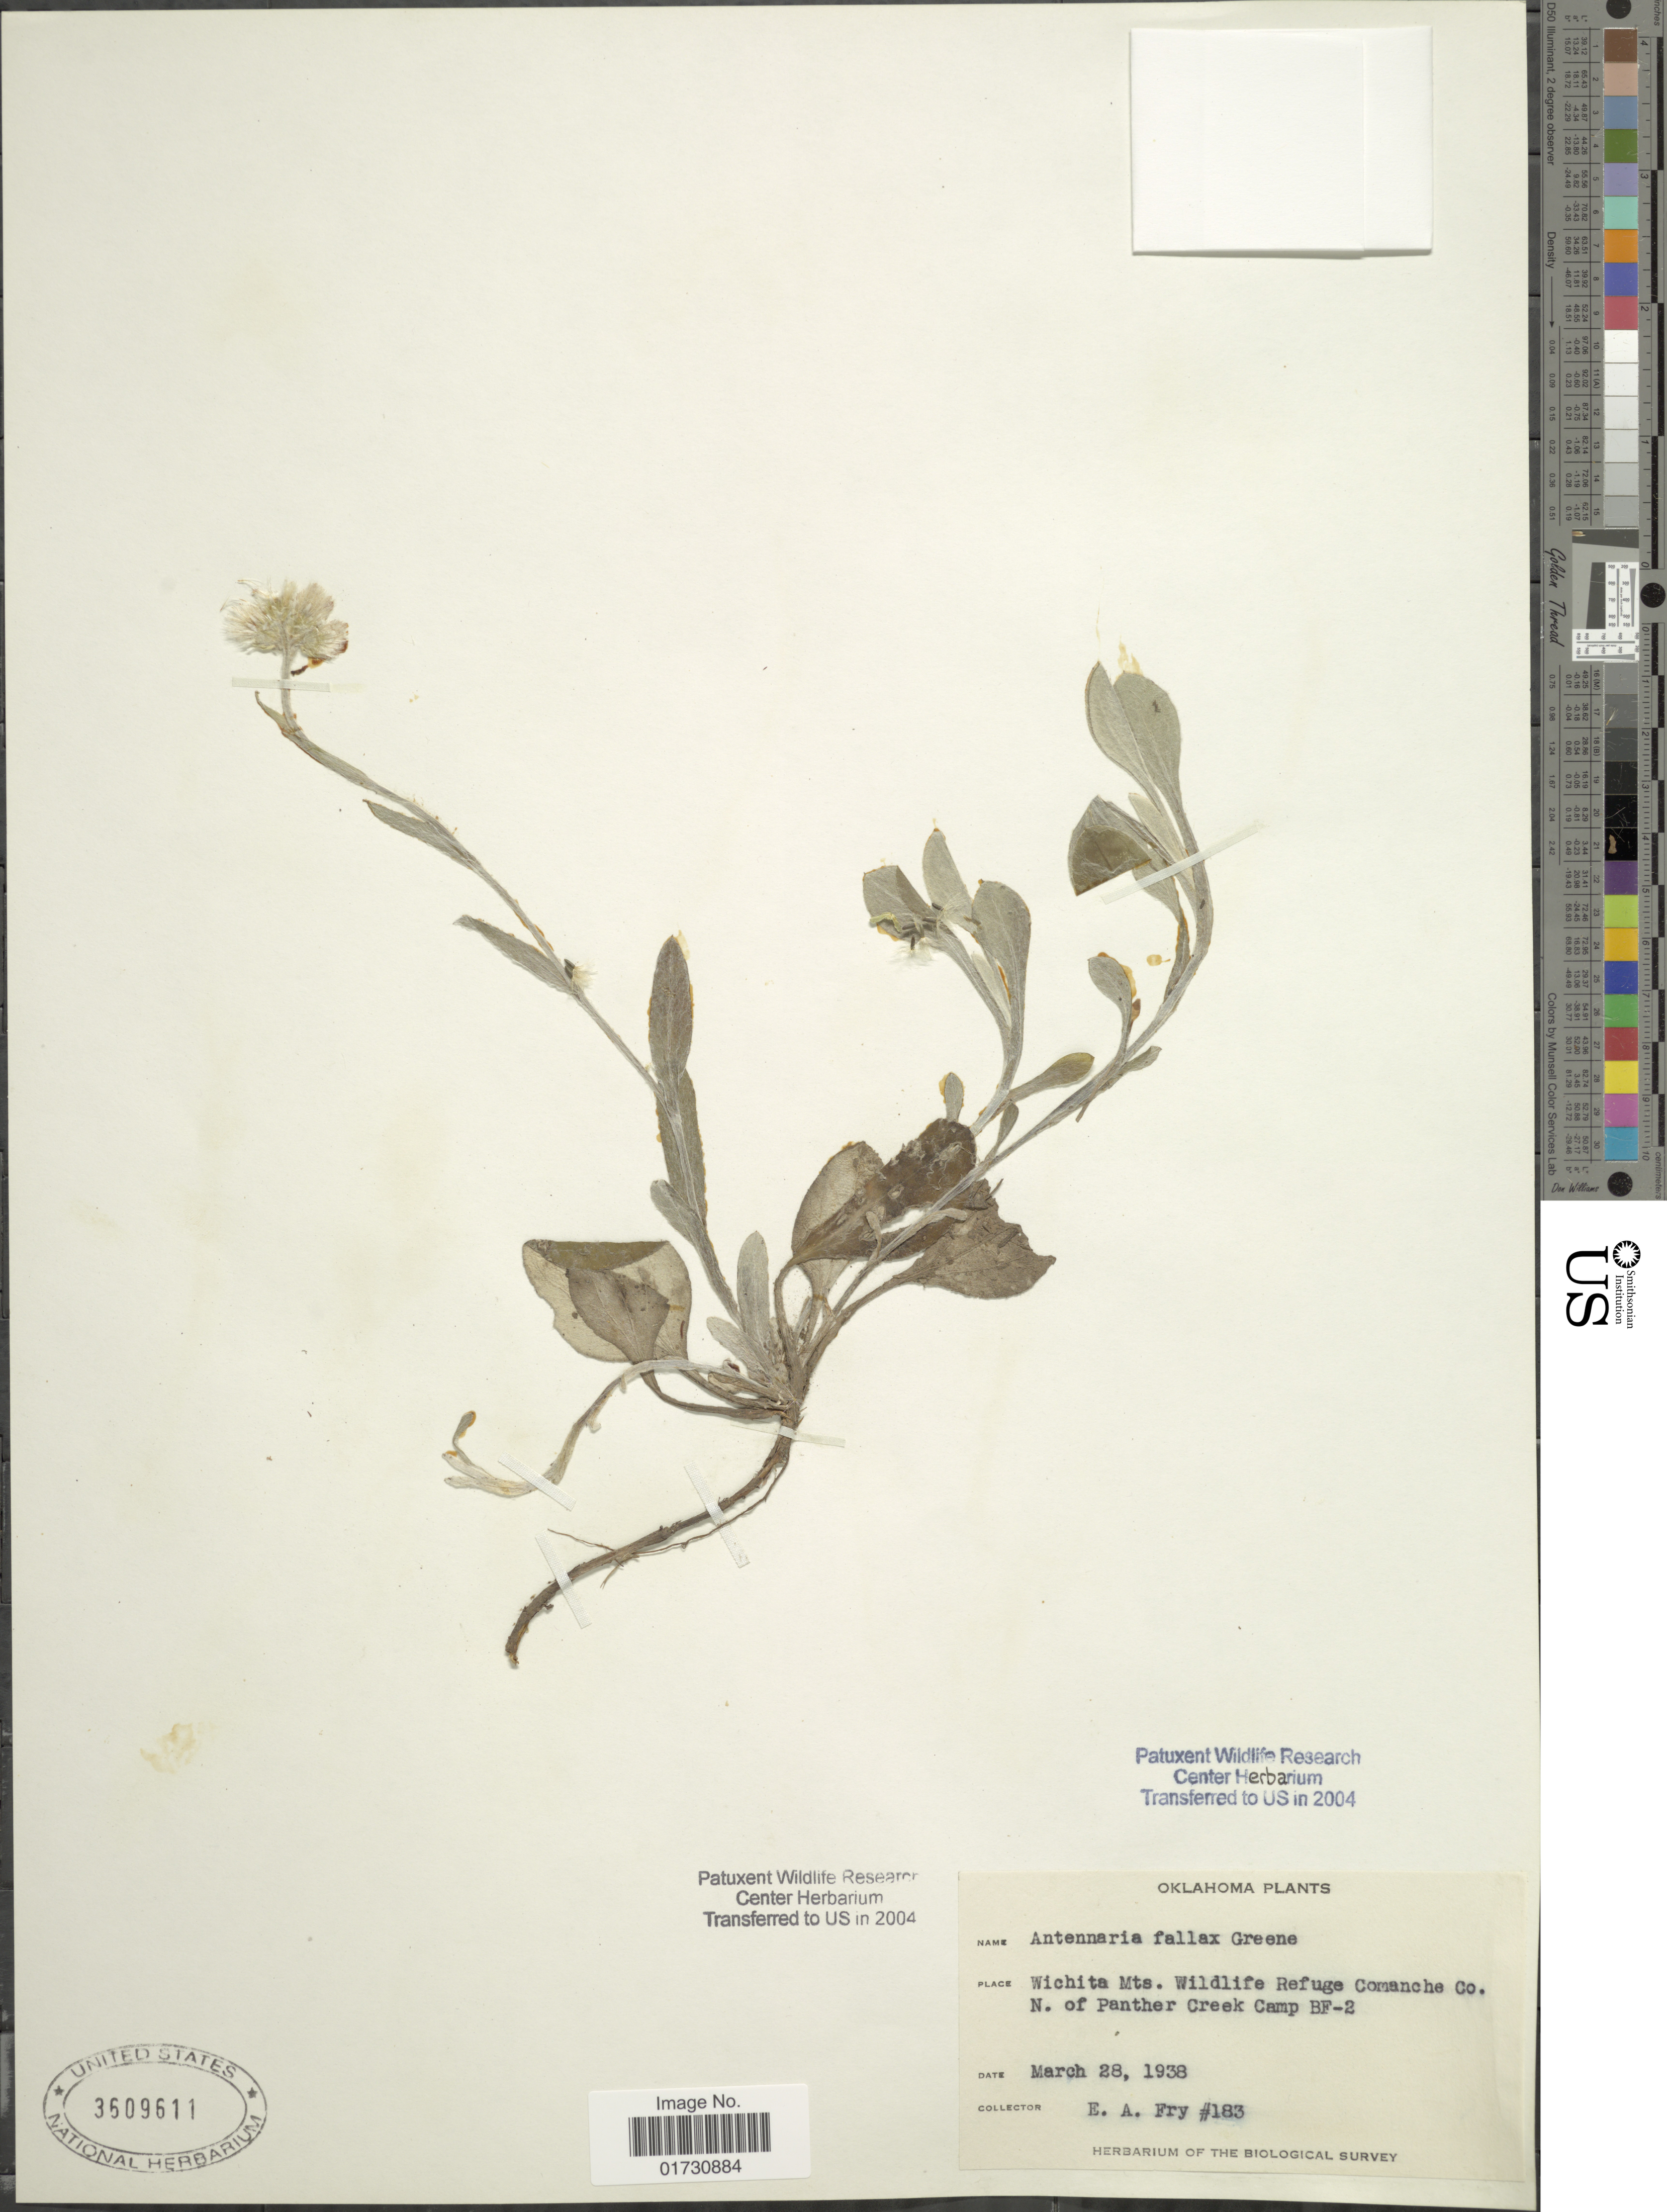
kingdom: Plantae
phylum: Tracheophyta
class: Magnoliopsida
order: Asterales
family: Asteraceae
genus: Antennaria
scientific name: Antennaria fallax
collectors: E. Fry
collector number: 183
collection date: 1938-03-28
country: United States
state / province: Oklahoma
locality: Wichita Mts. Wildlife Refuge Comanche Co., N. of Panther Creek Camp BF-2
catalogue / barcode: US 3609611